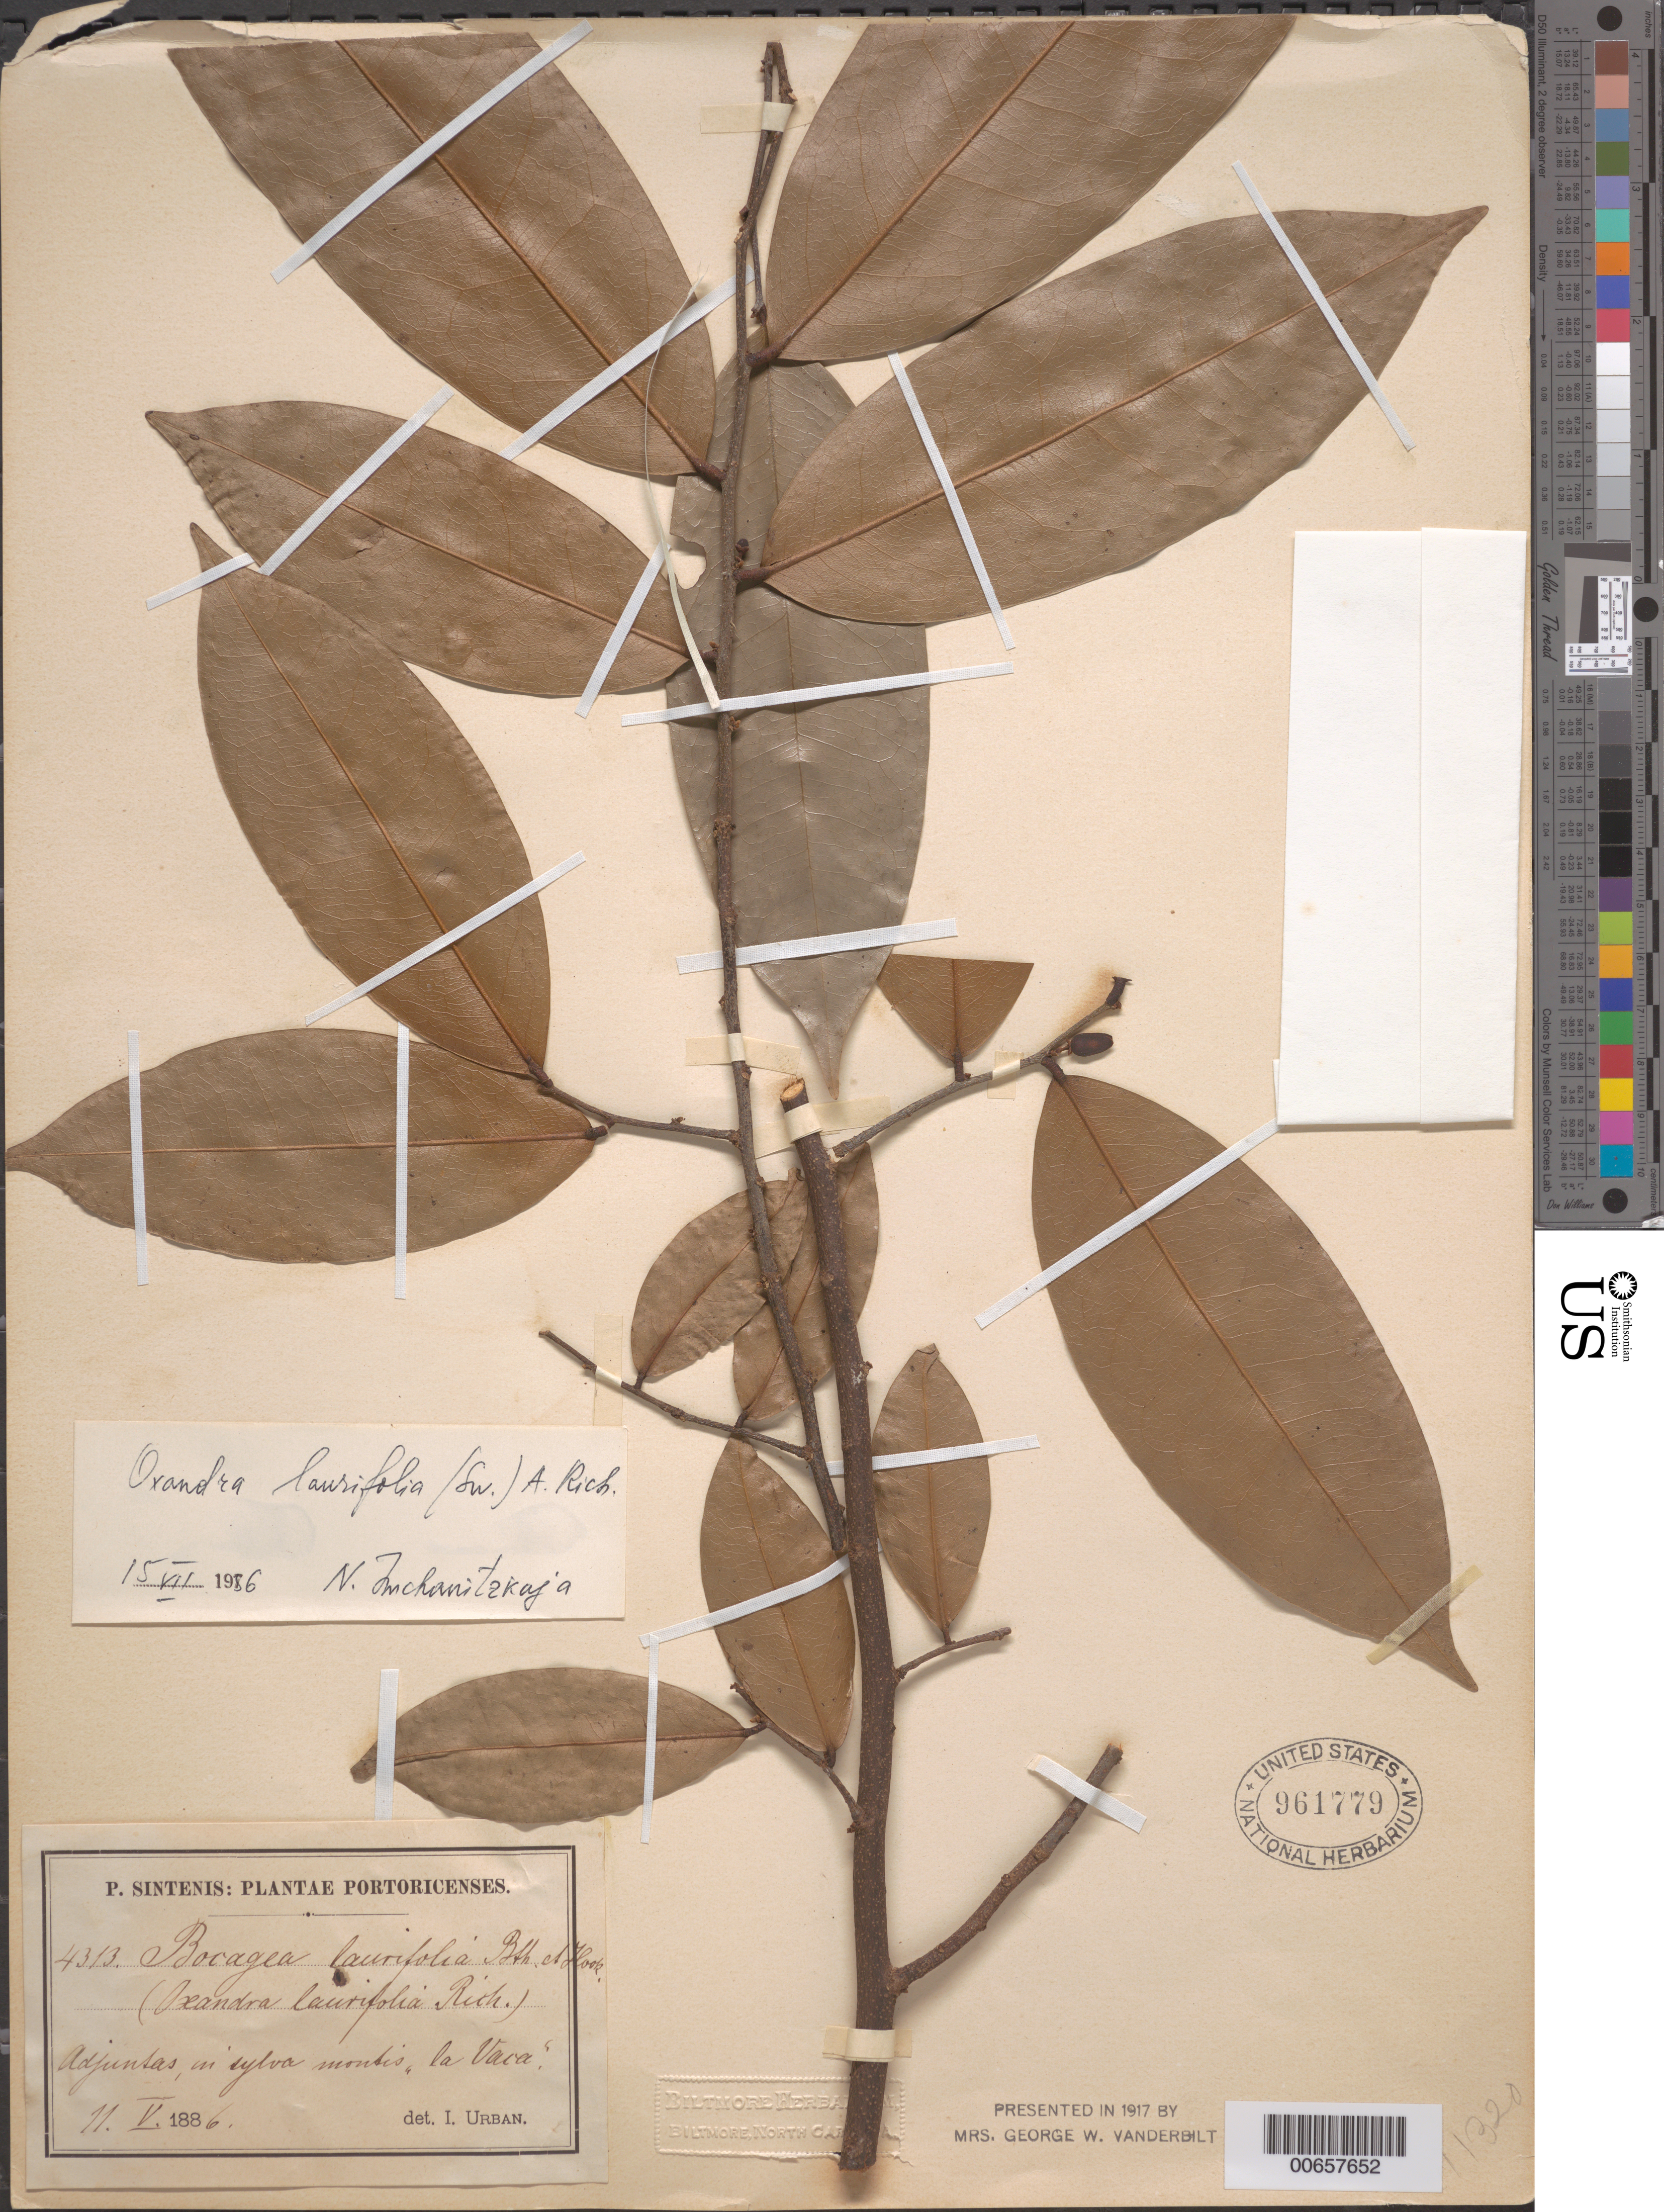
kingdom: Plantae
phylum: Tracheophyta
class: Magnoliopsida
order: Magnoliales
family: Annonaceae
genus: Oxandra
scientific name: Oxandra laurifolia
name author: (Sw.) A. Rich.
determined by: McChanitzkaja, N.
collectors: P. Sintenis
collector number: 4313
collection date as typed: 11 May 1886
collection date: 1886-05-11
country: Puerto Rico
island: Greater Antilles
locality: Adjuntas, in sylva montis, la Vaca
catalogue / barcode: US 961779